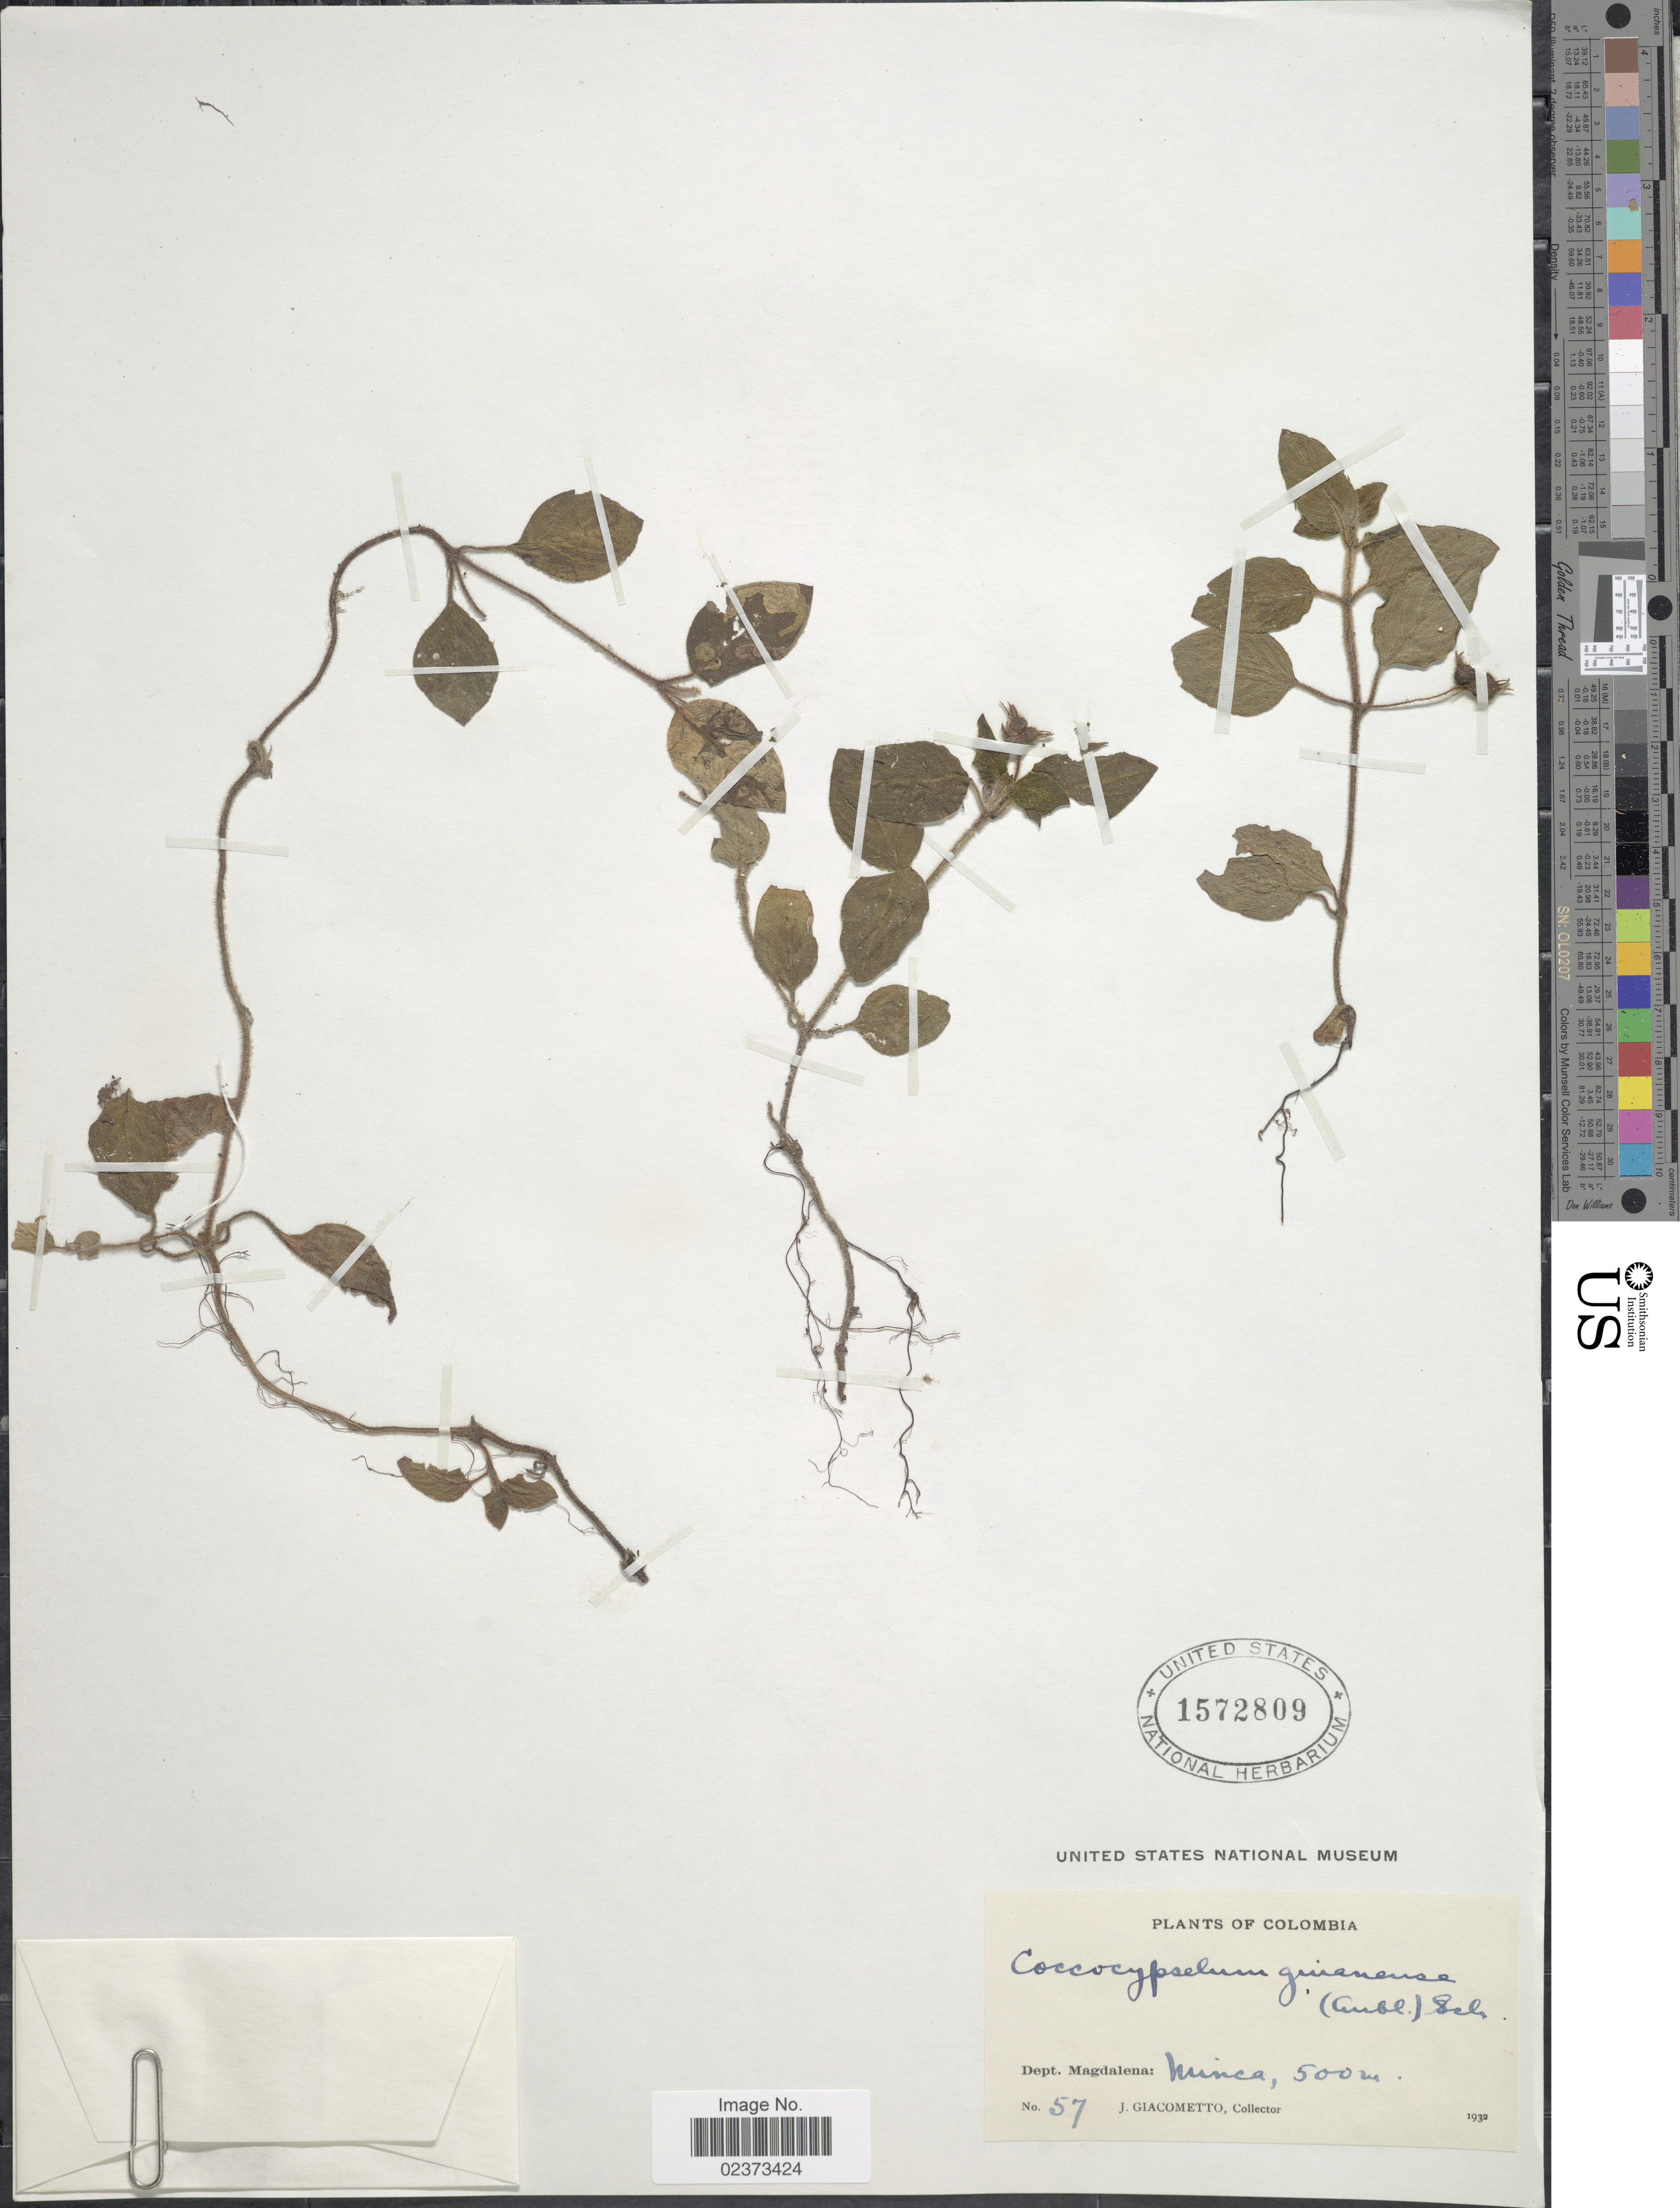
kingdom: Plantae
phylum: Tracheophyta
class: Magnoliopsida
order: Gentianales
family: Rubiaceae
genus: Coccocypselum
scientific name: Coccocypselum hirsutum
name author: Bartl. ex DC.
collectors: J. Giacometto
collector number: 57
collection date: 1932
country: Colombia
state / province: Magdalena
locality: Minca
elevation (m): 500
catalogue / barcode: US 1572809